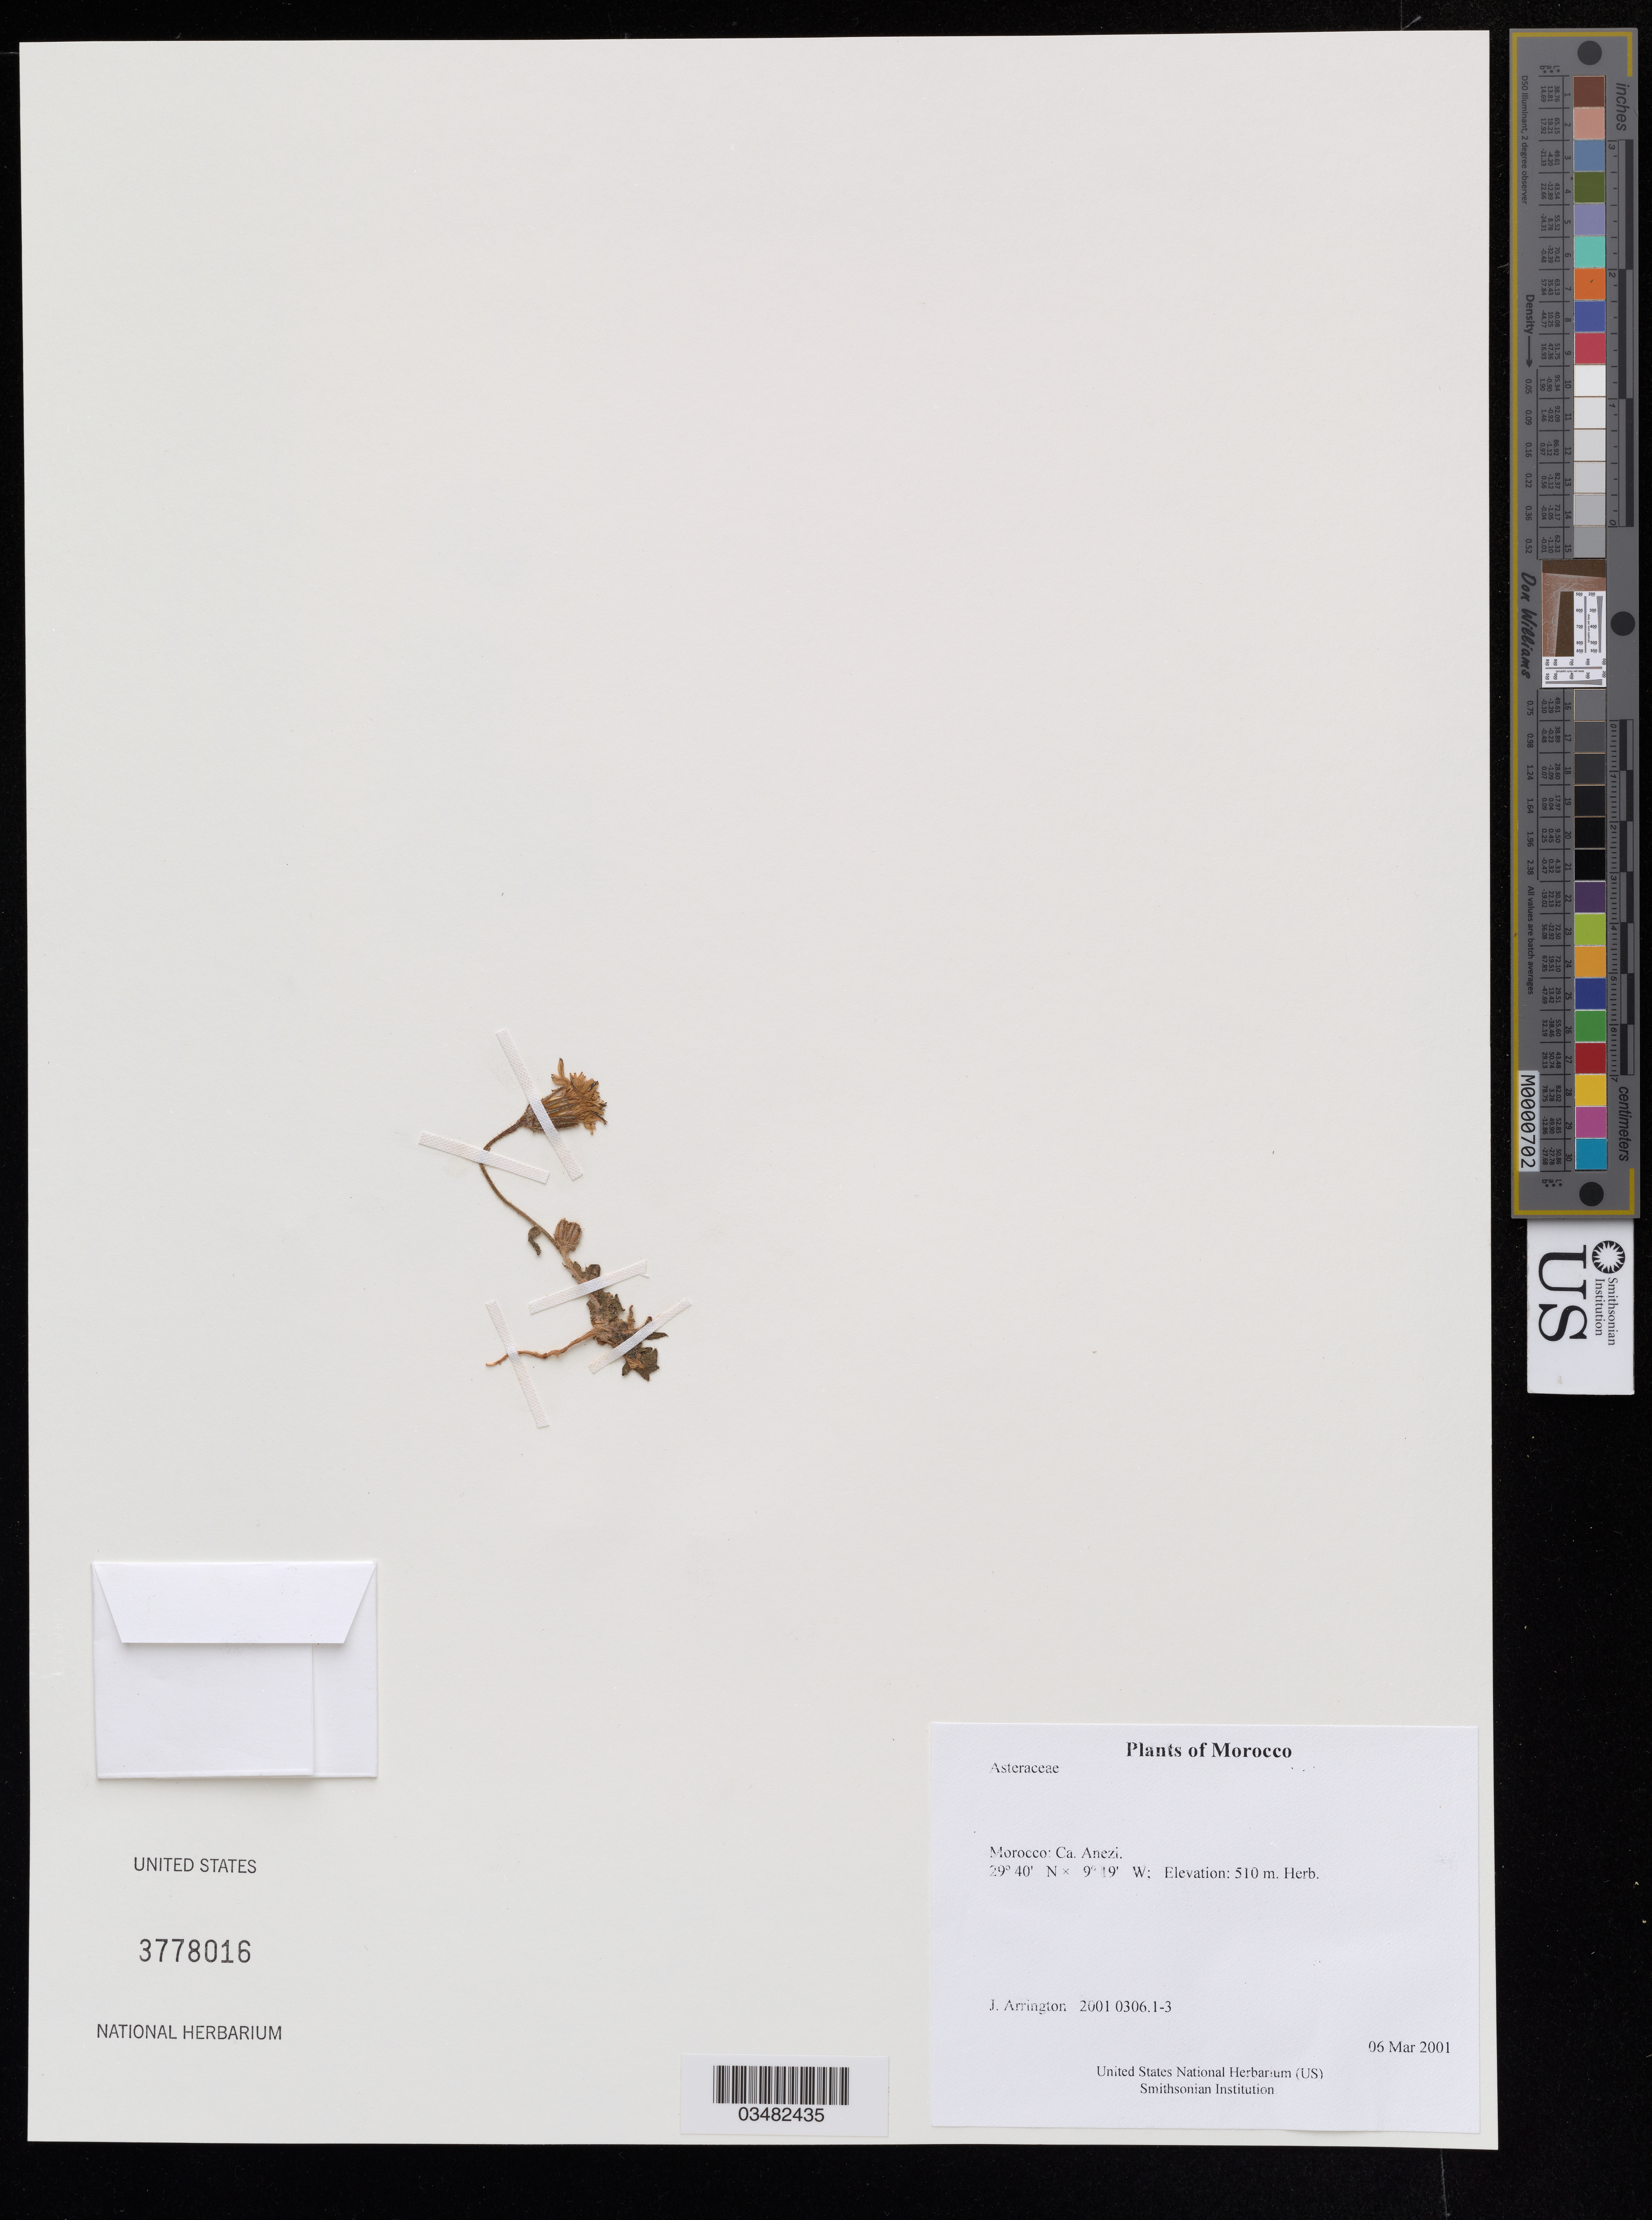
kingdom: Plantae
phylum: Tracheophyta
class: Magnoliopsida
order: Asterales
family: Asteraceae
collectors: J. Arrington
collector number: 2001 0306.1-3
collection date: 2001-03-06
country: Morocco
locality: Ca. Anezi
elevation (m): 510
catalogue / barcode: US 3778016